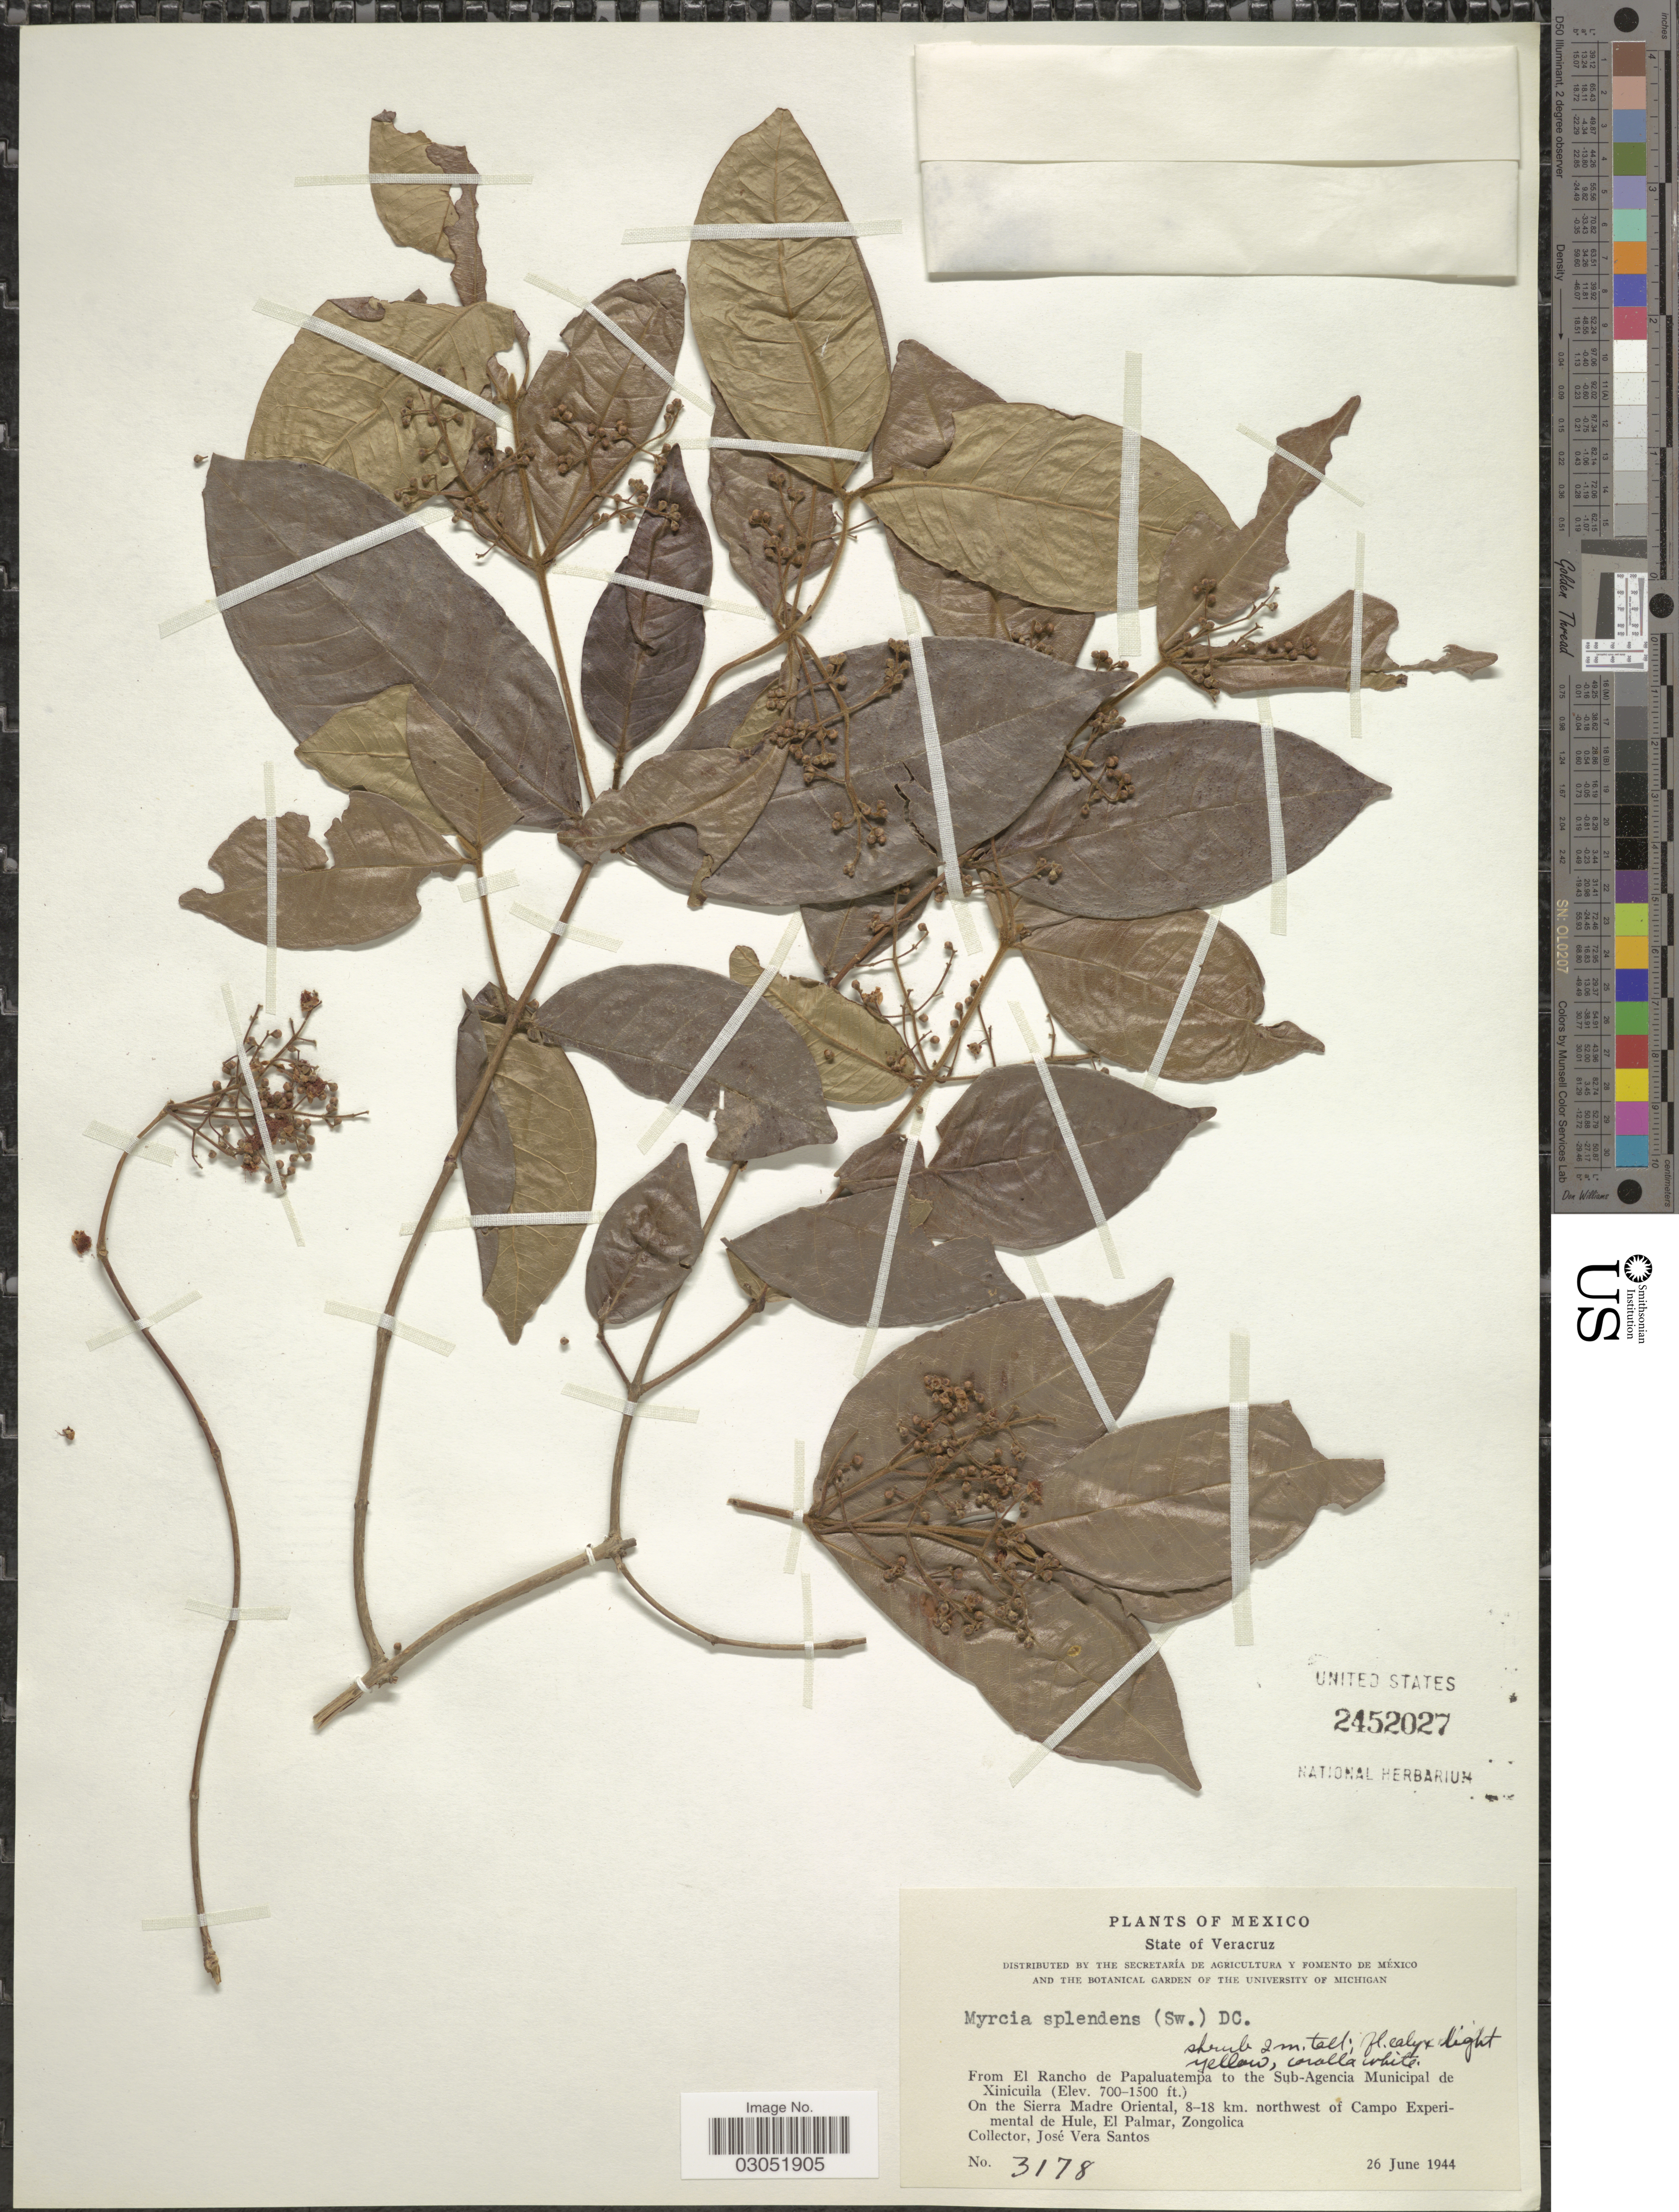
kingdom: Plantae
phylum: Tracheophyta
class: Magnoliopsida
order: Myrtales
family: Myrtaceae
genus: Myrcia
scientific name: Myrcia splendens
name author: (Sw.) DC.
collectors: J. Santos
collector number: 3178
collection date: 1944-06-26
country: Mexico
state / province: Veracruz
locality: State of Veracruz. From El Rancho de Papaluatempa to the Sub-Agencia Municipal de Xinicuila. On the Sierra Madre Oriental, 8-18 km. northwest of Campo Experimental de Hule, El Palmar, Zongolica.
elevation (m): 213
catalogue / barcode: US 2452027